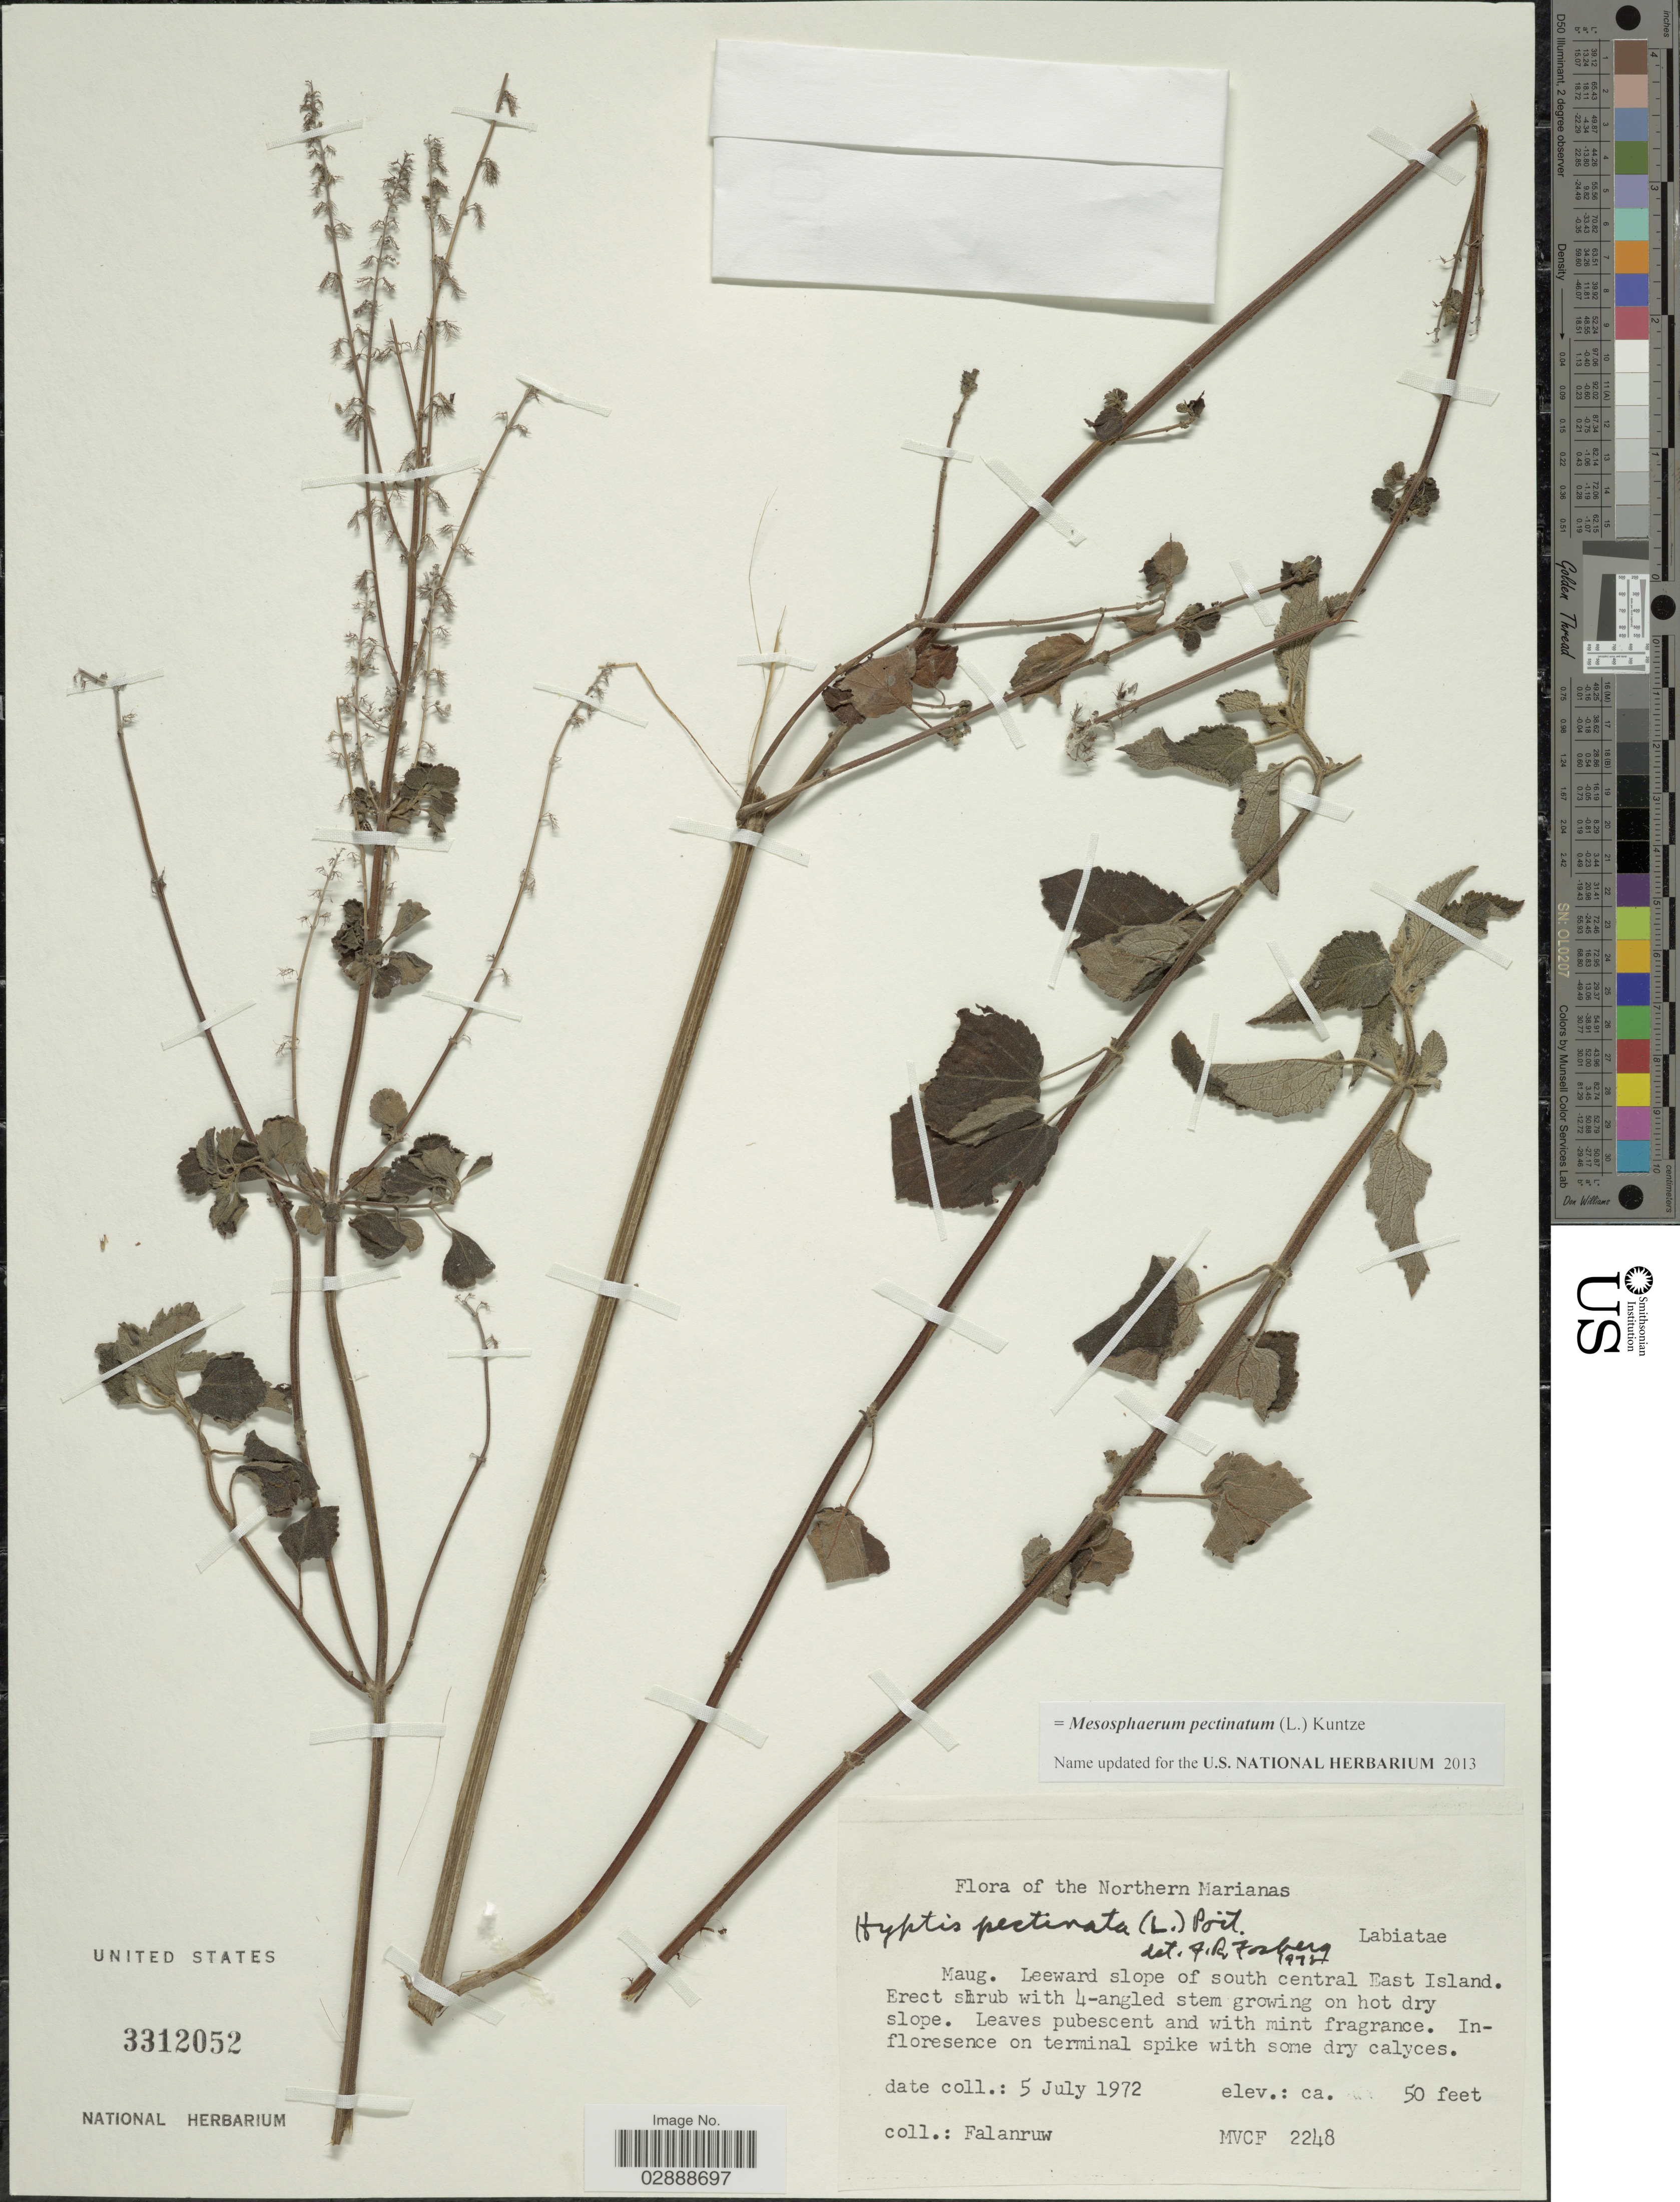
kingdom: Plantae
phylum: Tracheophyta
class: Magnoliopsida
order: Lamiales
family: Lamiaceae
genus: Mesosphaerum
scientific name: Mesosphaerum pectinatum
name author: (L.) Kuntze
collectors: Falanruw, --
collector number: MVCF2248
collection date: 1972-07-05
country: Northern Mariana Islands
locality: Maug. Leeward slope of south central East Island.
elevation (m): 15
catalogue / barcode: US 3312052